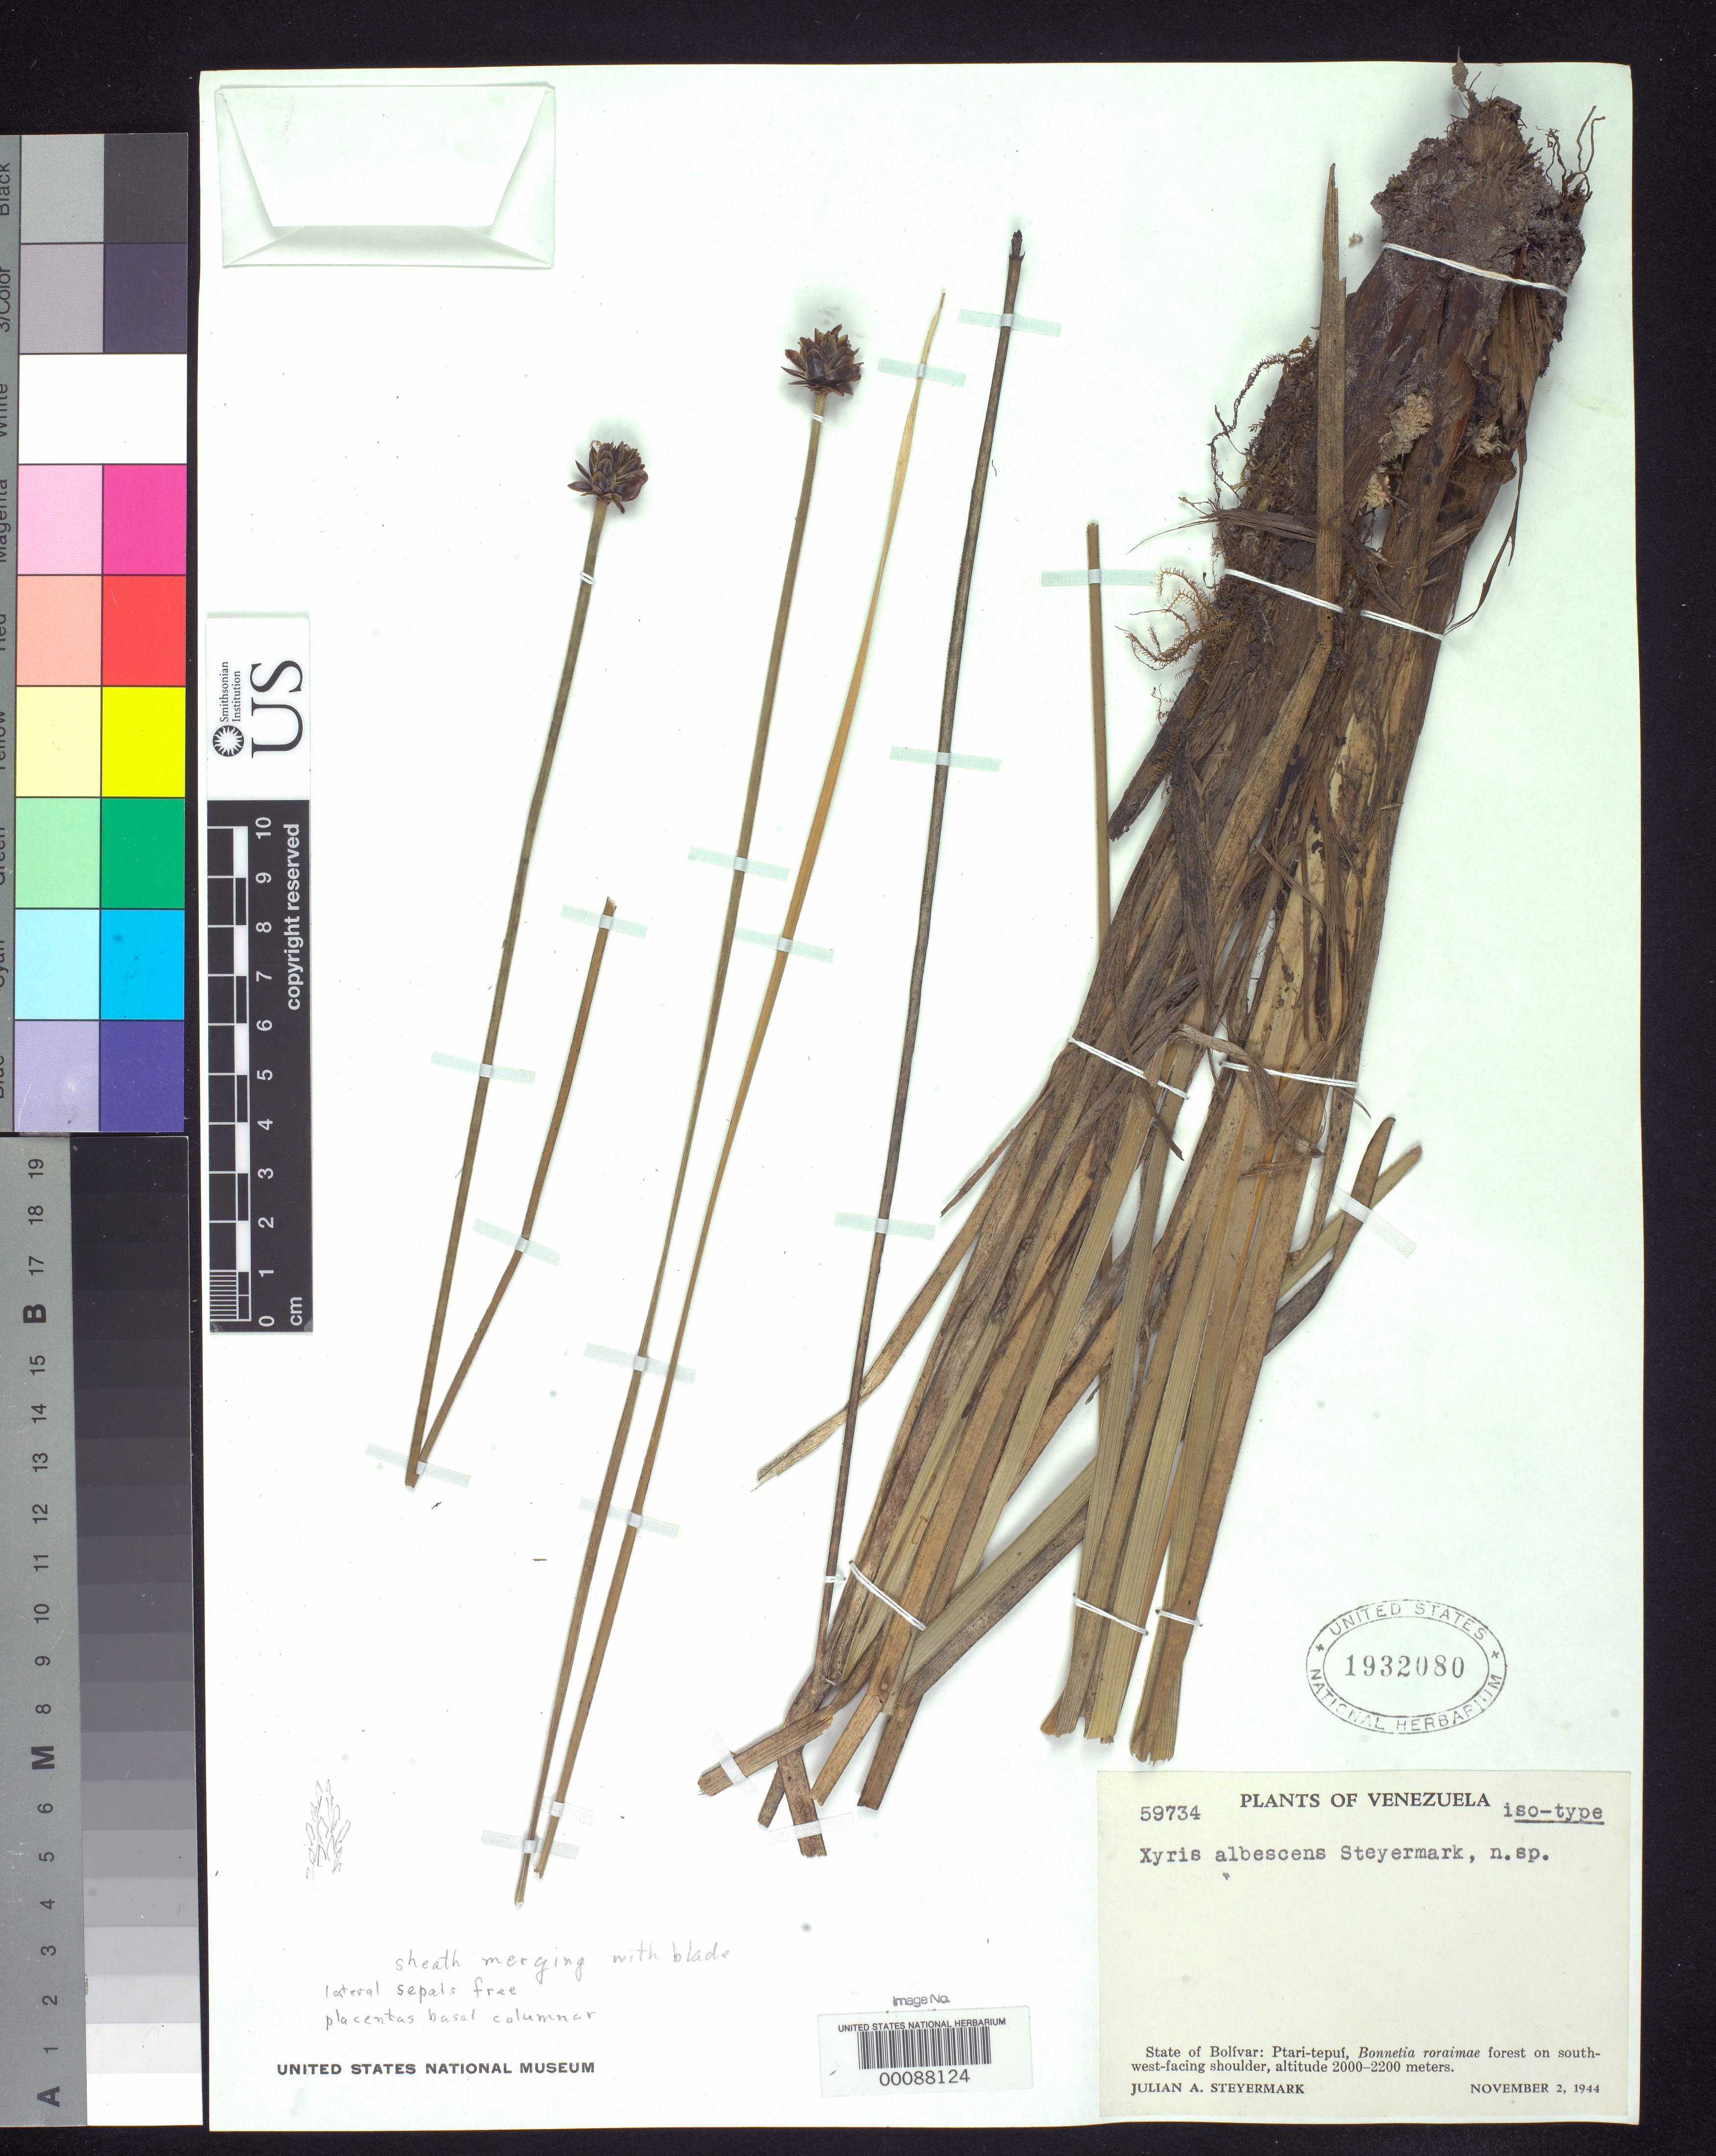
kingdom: Plantae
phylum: Tracheophyta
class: Liliopsida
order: Poales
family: Xyridaceae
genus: Xyris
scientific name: Xyris albescens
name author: Steyerm.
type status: Isotype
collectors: J. Steyermark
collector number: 59734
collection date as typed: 02 Nov 1944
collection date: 1944-11-02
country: Venezuela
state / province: Bolivar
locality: Ptari-tepui.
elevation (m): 2000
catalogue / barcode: US 1932080